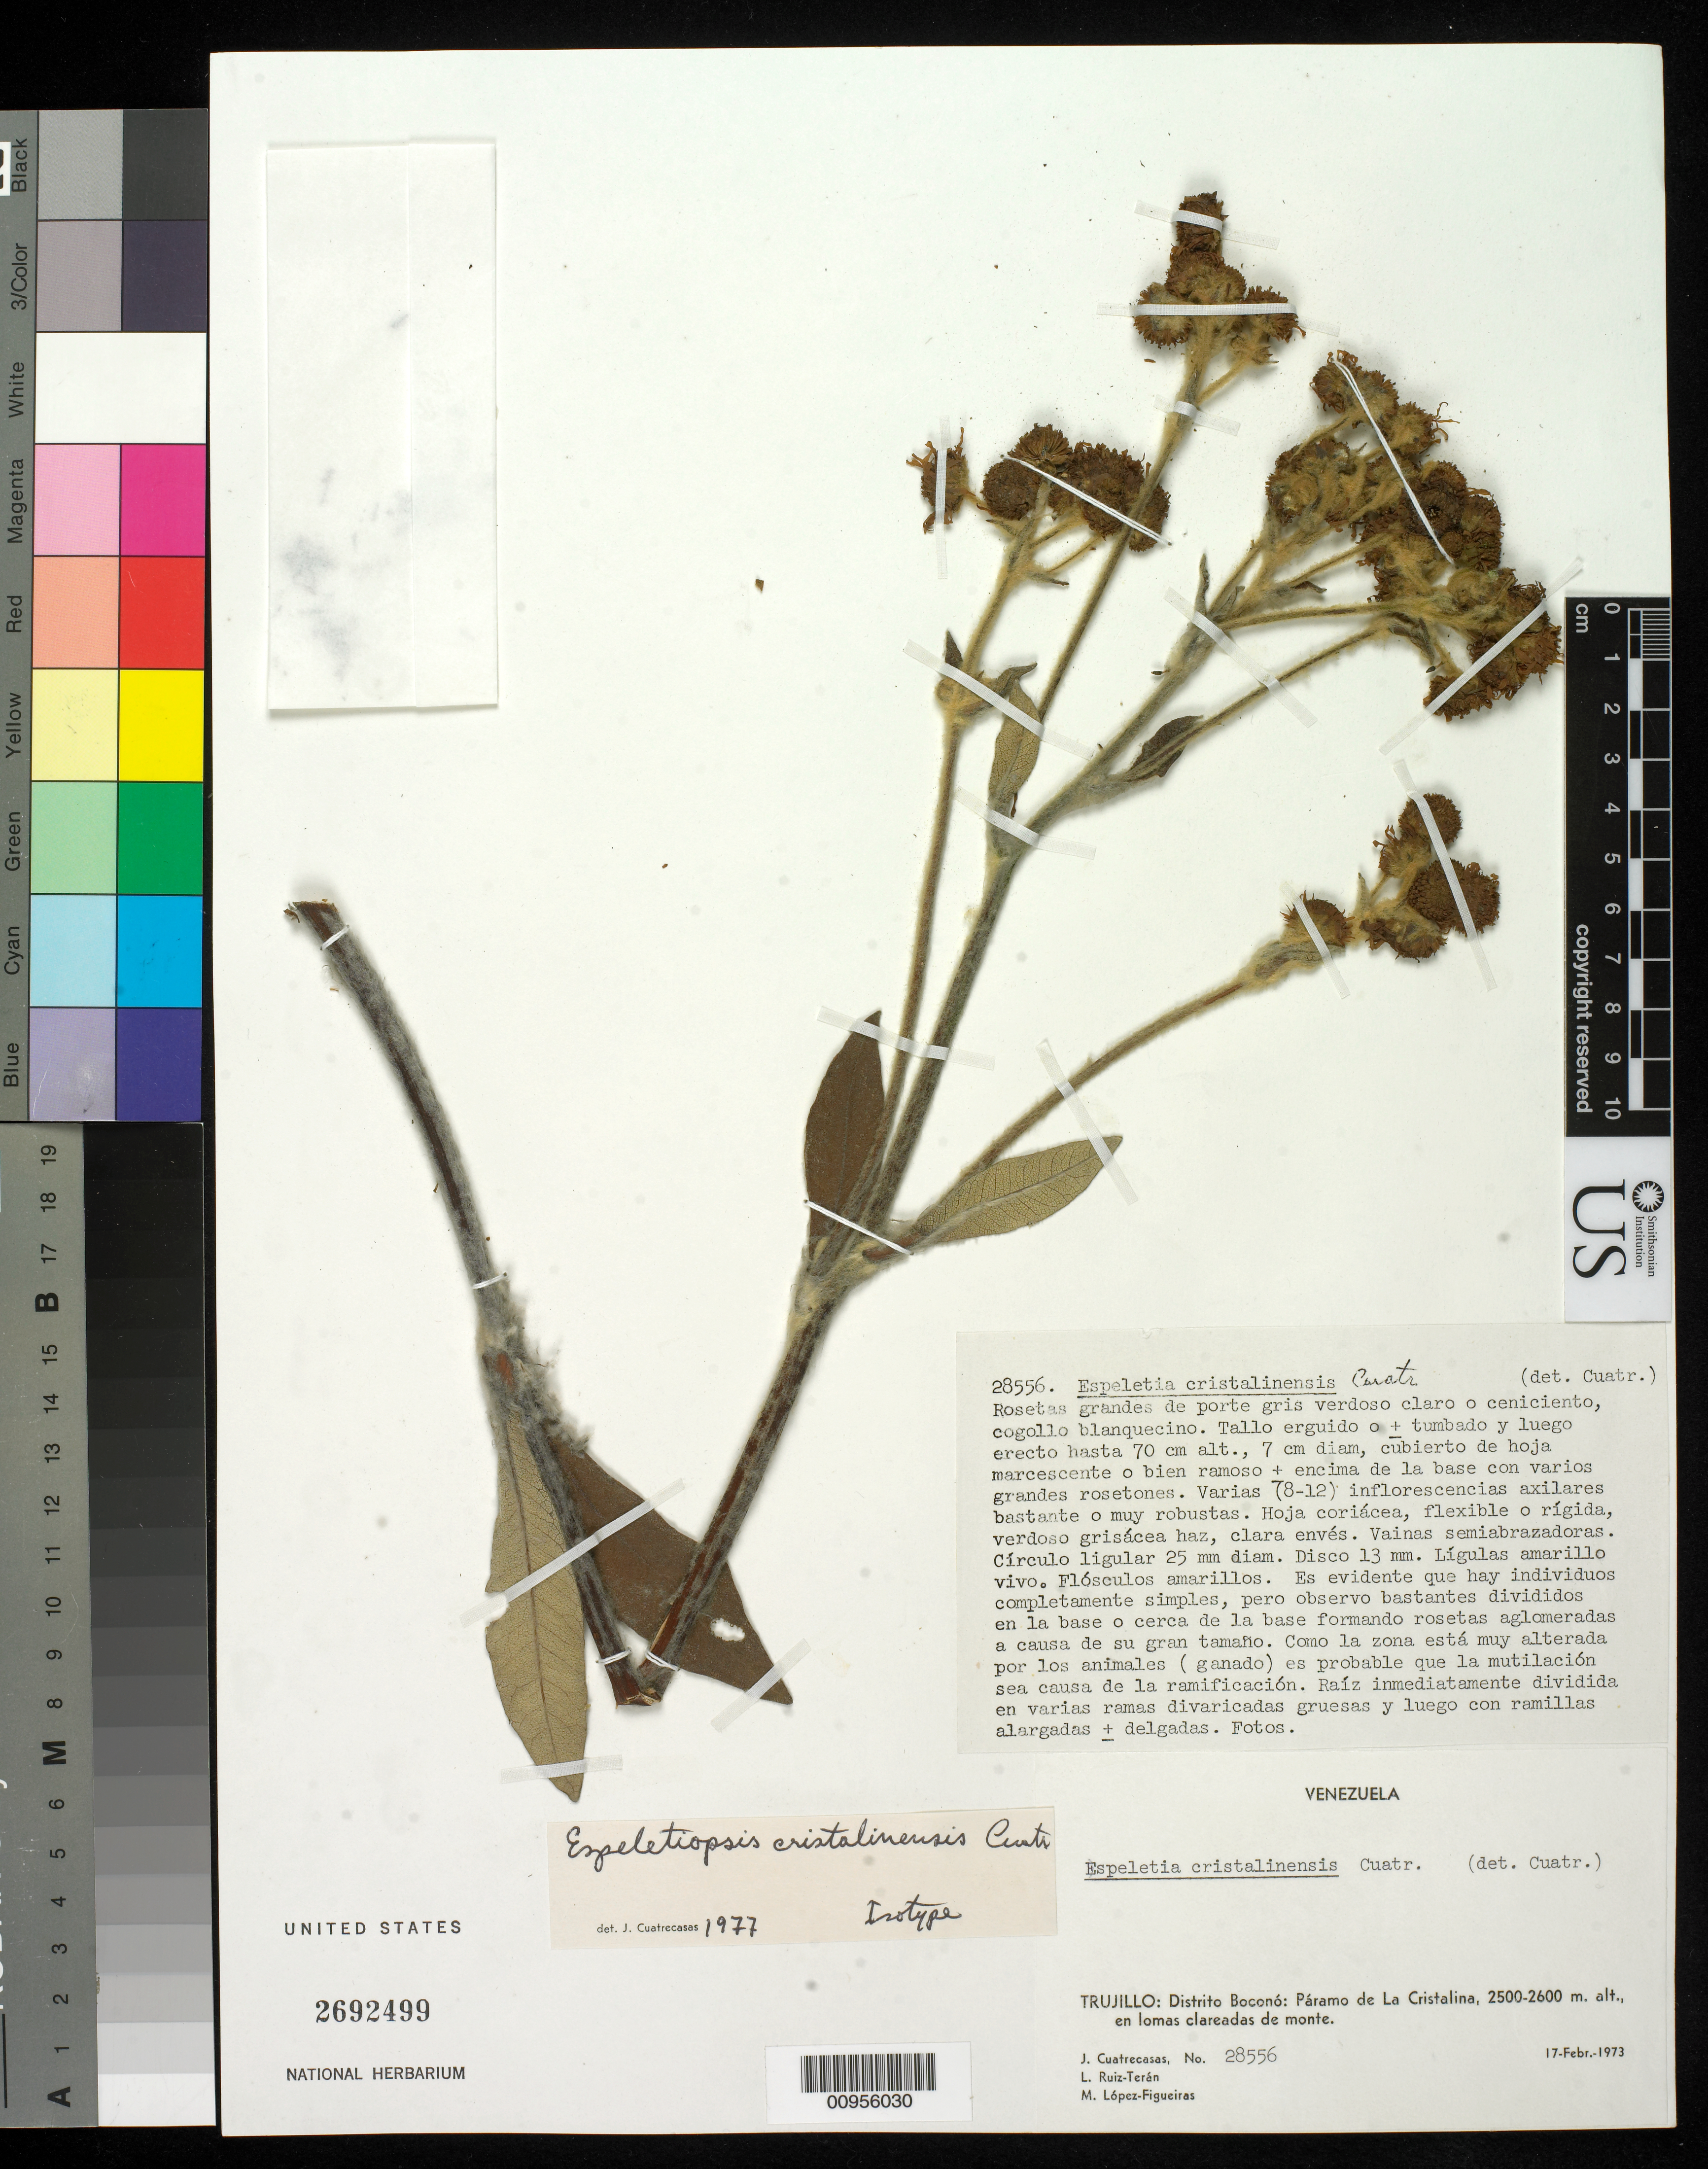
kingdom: Plantae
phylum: Tracheophyta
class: Magnoliopsida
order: Asterales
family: Asteraceae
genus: Espeletia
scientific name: Espeletia cristalinensis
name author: Cuatrec.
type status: Isotype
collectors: J. Cuatrecasas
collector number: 28556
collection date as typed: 17 Feb 1973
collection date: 1973-02-17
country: Venezuela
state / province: Trujillo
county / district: Bocono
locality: Páramo de La Cristalina.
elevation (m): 2500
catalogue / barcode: US 2692499